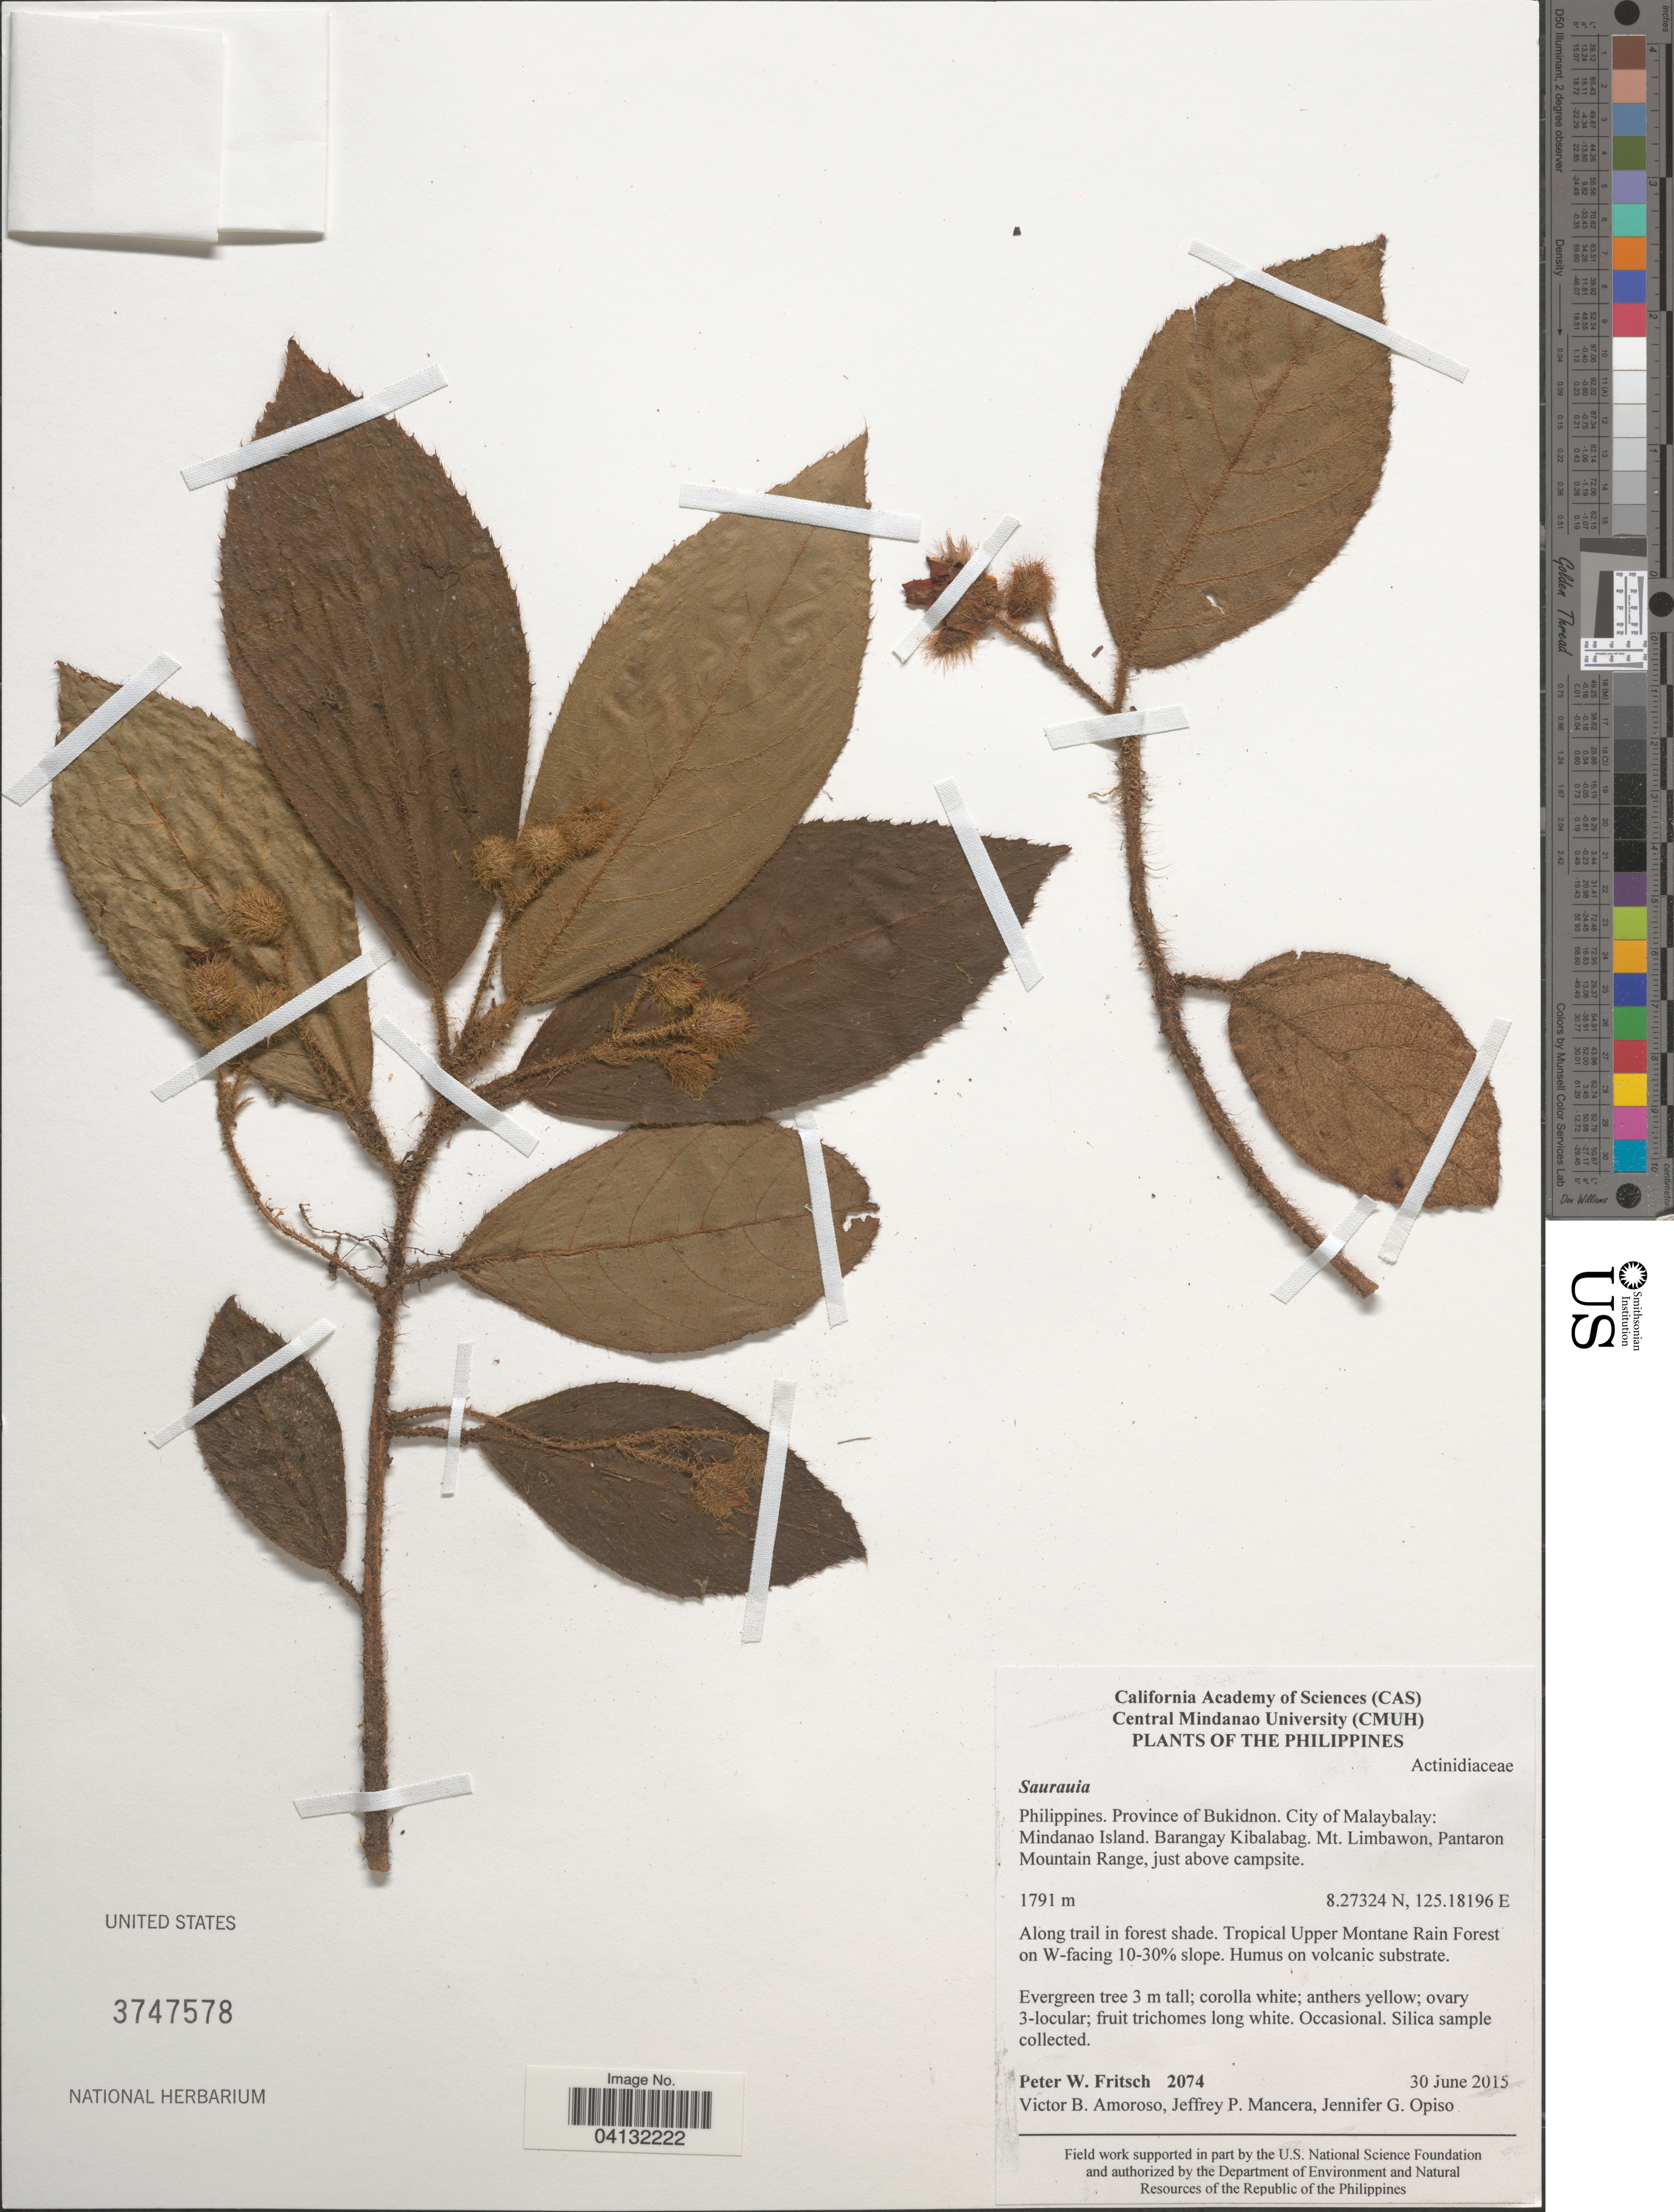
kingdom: Plantae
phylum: Tracheophyta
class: Magnoliopsida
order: Ericales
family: Actinidiaceae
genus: Saurauia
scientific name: Saurauia sp.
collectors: P. W. Fritsch, V. Amoroso, J. Mancera & J. Opiso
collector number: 2074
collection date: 2015-06-30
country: Philippines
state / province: Northern Mindanao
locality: Province of Bukidnon. City of Malaybalay: Mindanao Island. Barangay Kibalabag. Mt. Limbawon, Pantaron Mountain Range, just above campsite. Tropical Upper Montane Rain Forest on W-facing 10-30% slope.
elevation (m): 1791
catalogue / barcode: US 3747578